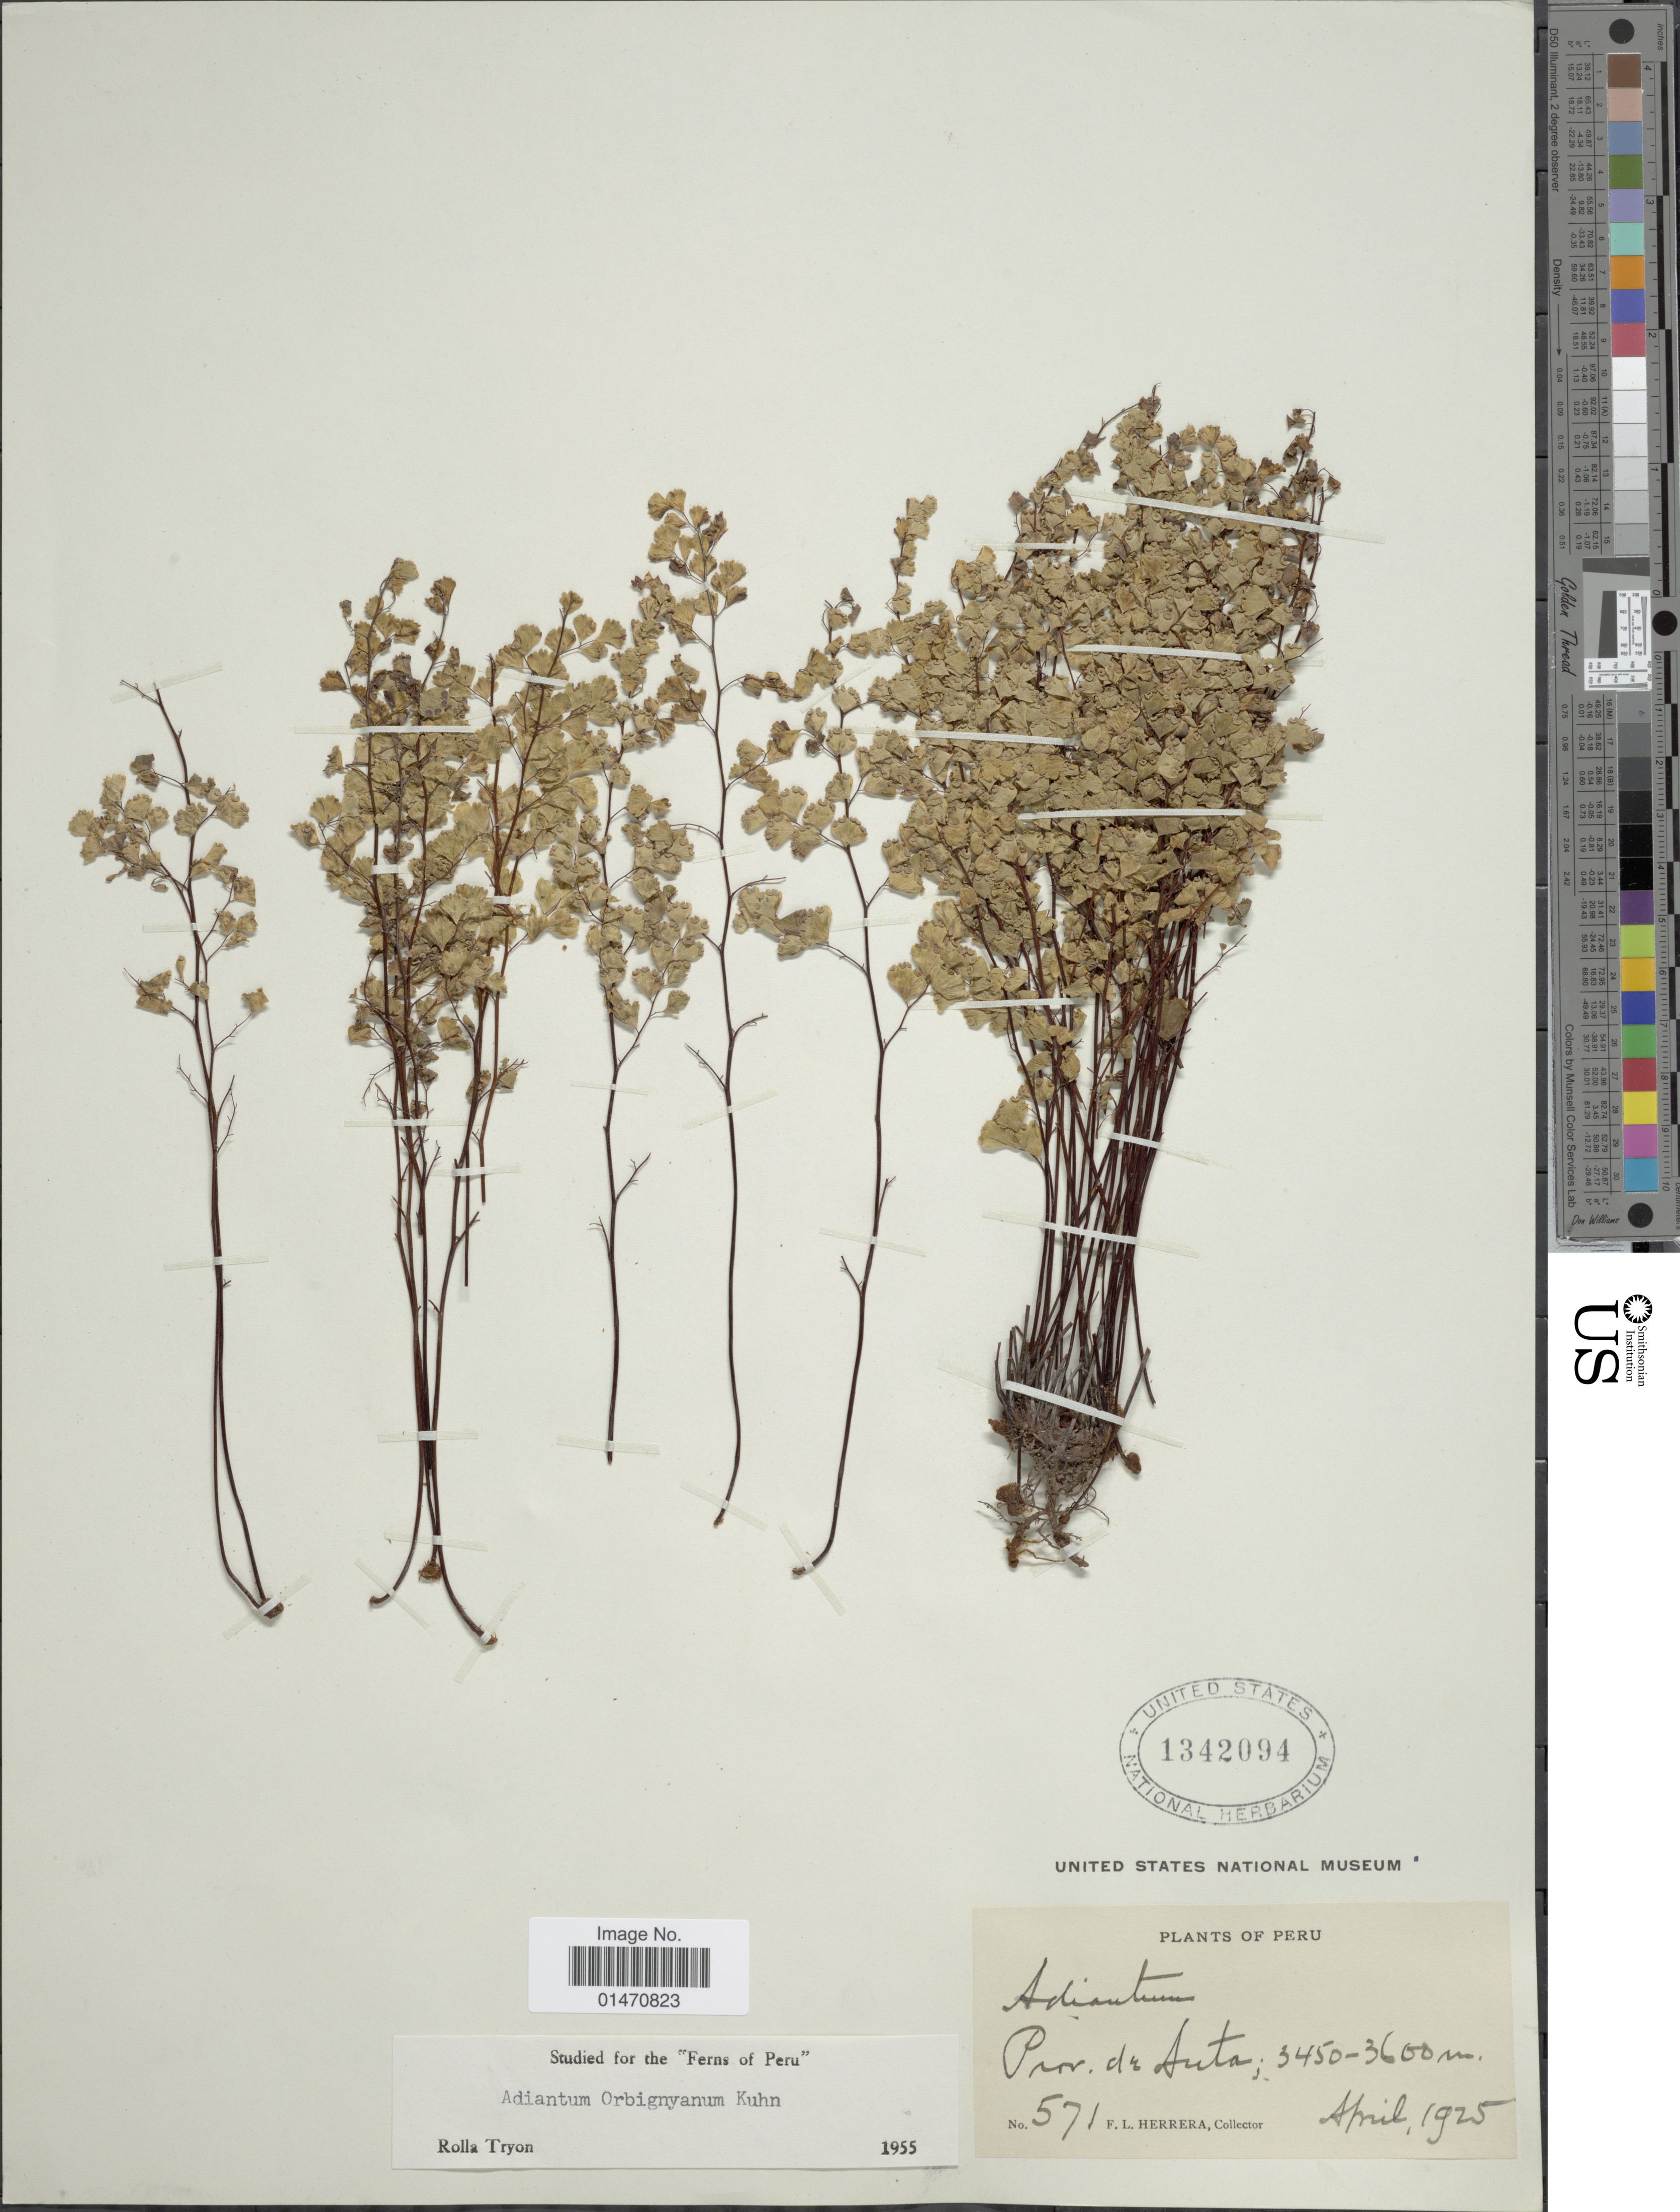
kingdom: Plantae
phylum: Tracheophyta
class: Polypodiopsida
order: Polypodiales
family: Pteridaceae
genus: Adiantum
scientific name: Adiantum orbignyanum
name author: Kuhn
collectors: F. L. Herrera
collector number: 571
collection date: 1925-04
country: Peru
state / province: Cusco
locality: Provincia de Anta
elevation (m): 3450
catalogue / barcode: US 1342094